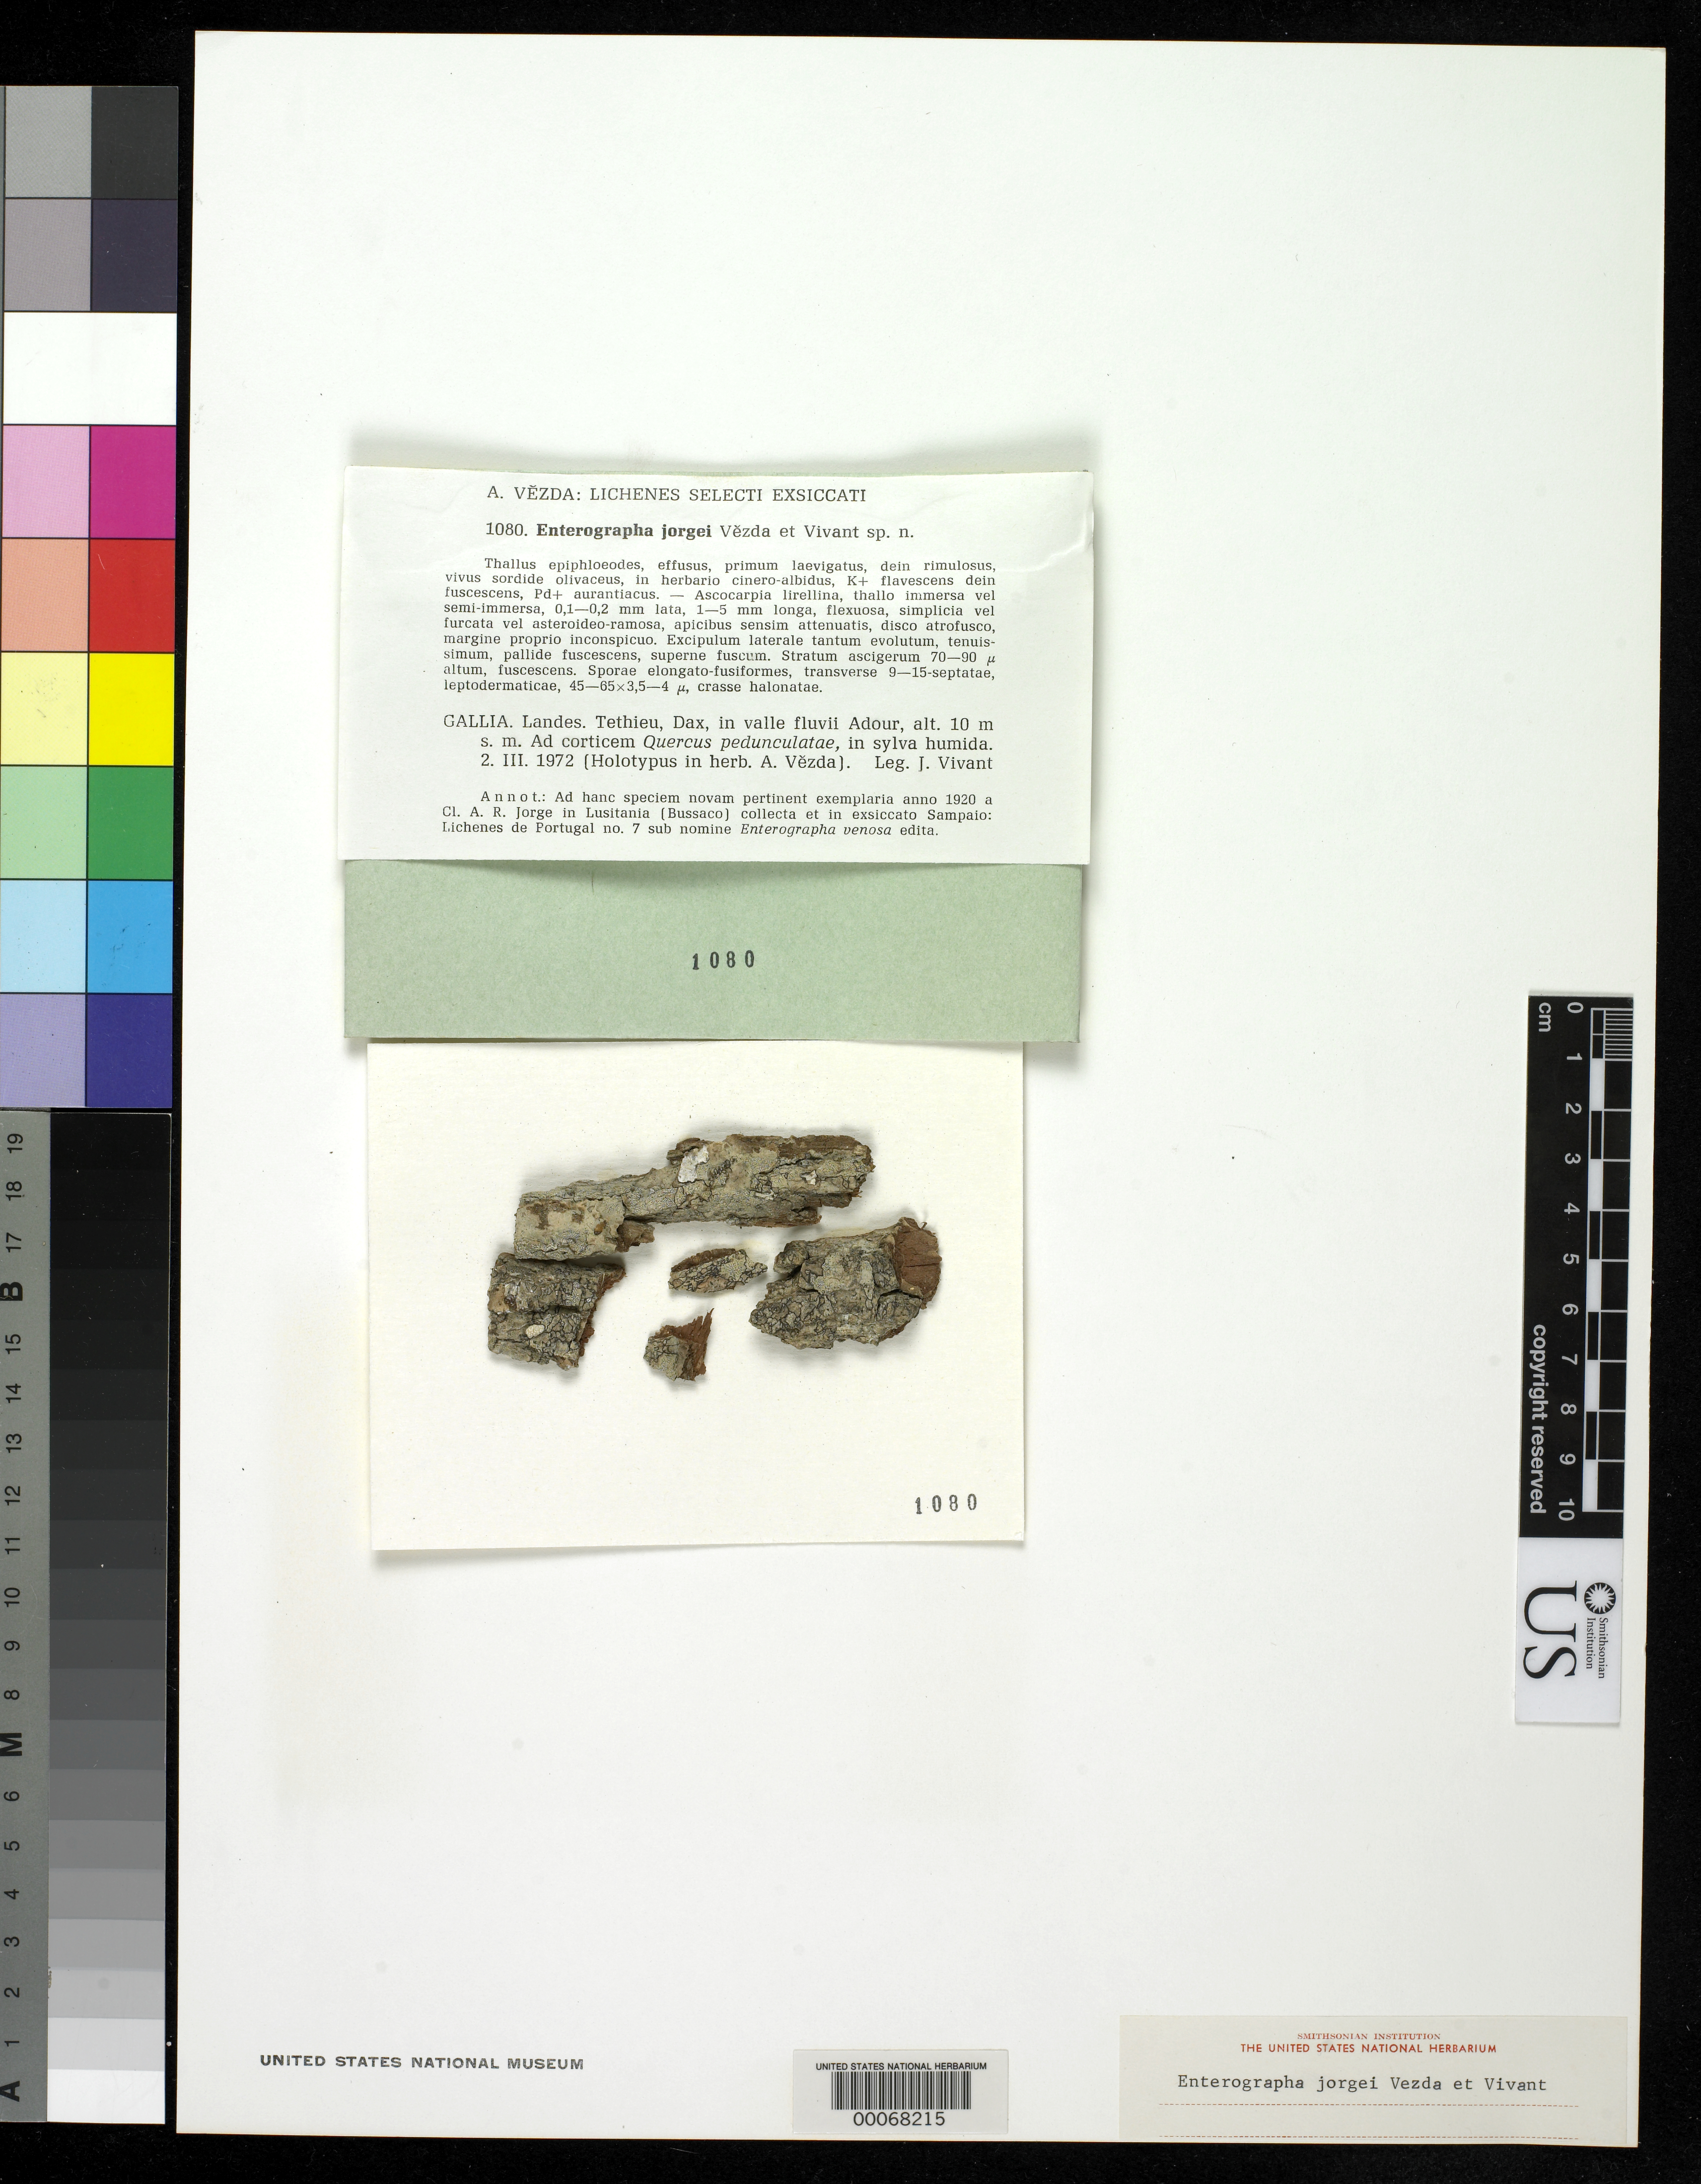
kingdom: Fungi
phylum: Ascomycota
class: Arthoniomycetes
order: Arthoniales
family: Roccellaceae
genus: Enterographa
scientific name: Enterographa jorgei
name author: Vezda & Vivant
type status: Isotype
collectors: J. Vivant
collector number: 1080 (Vezda No.)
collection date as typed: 02 Mar 1972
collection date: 1972-03-02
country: France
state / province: Nouvelle-Aquitaine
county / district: Landes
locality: Tethieu, Dax in valle Fluvii Adour. [Tethieu, Dax in the valley of the Adour River.]